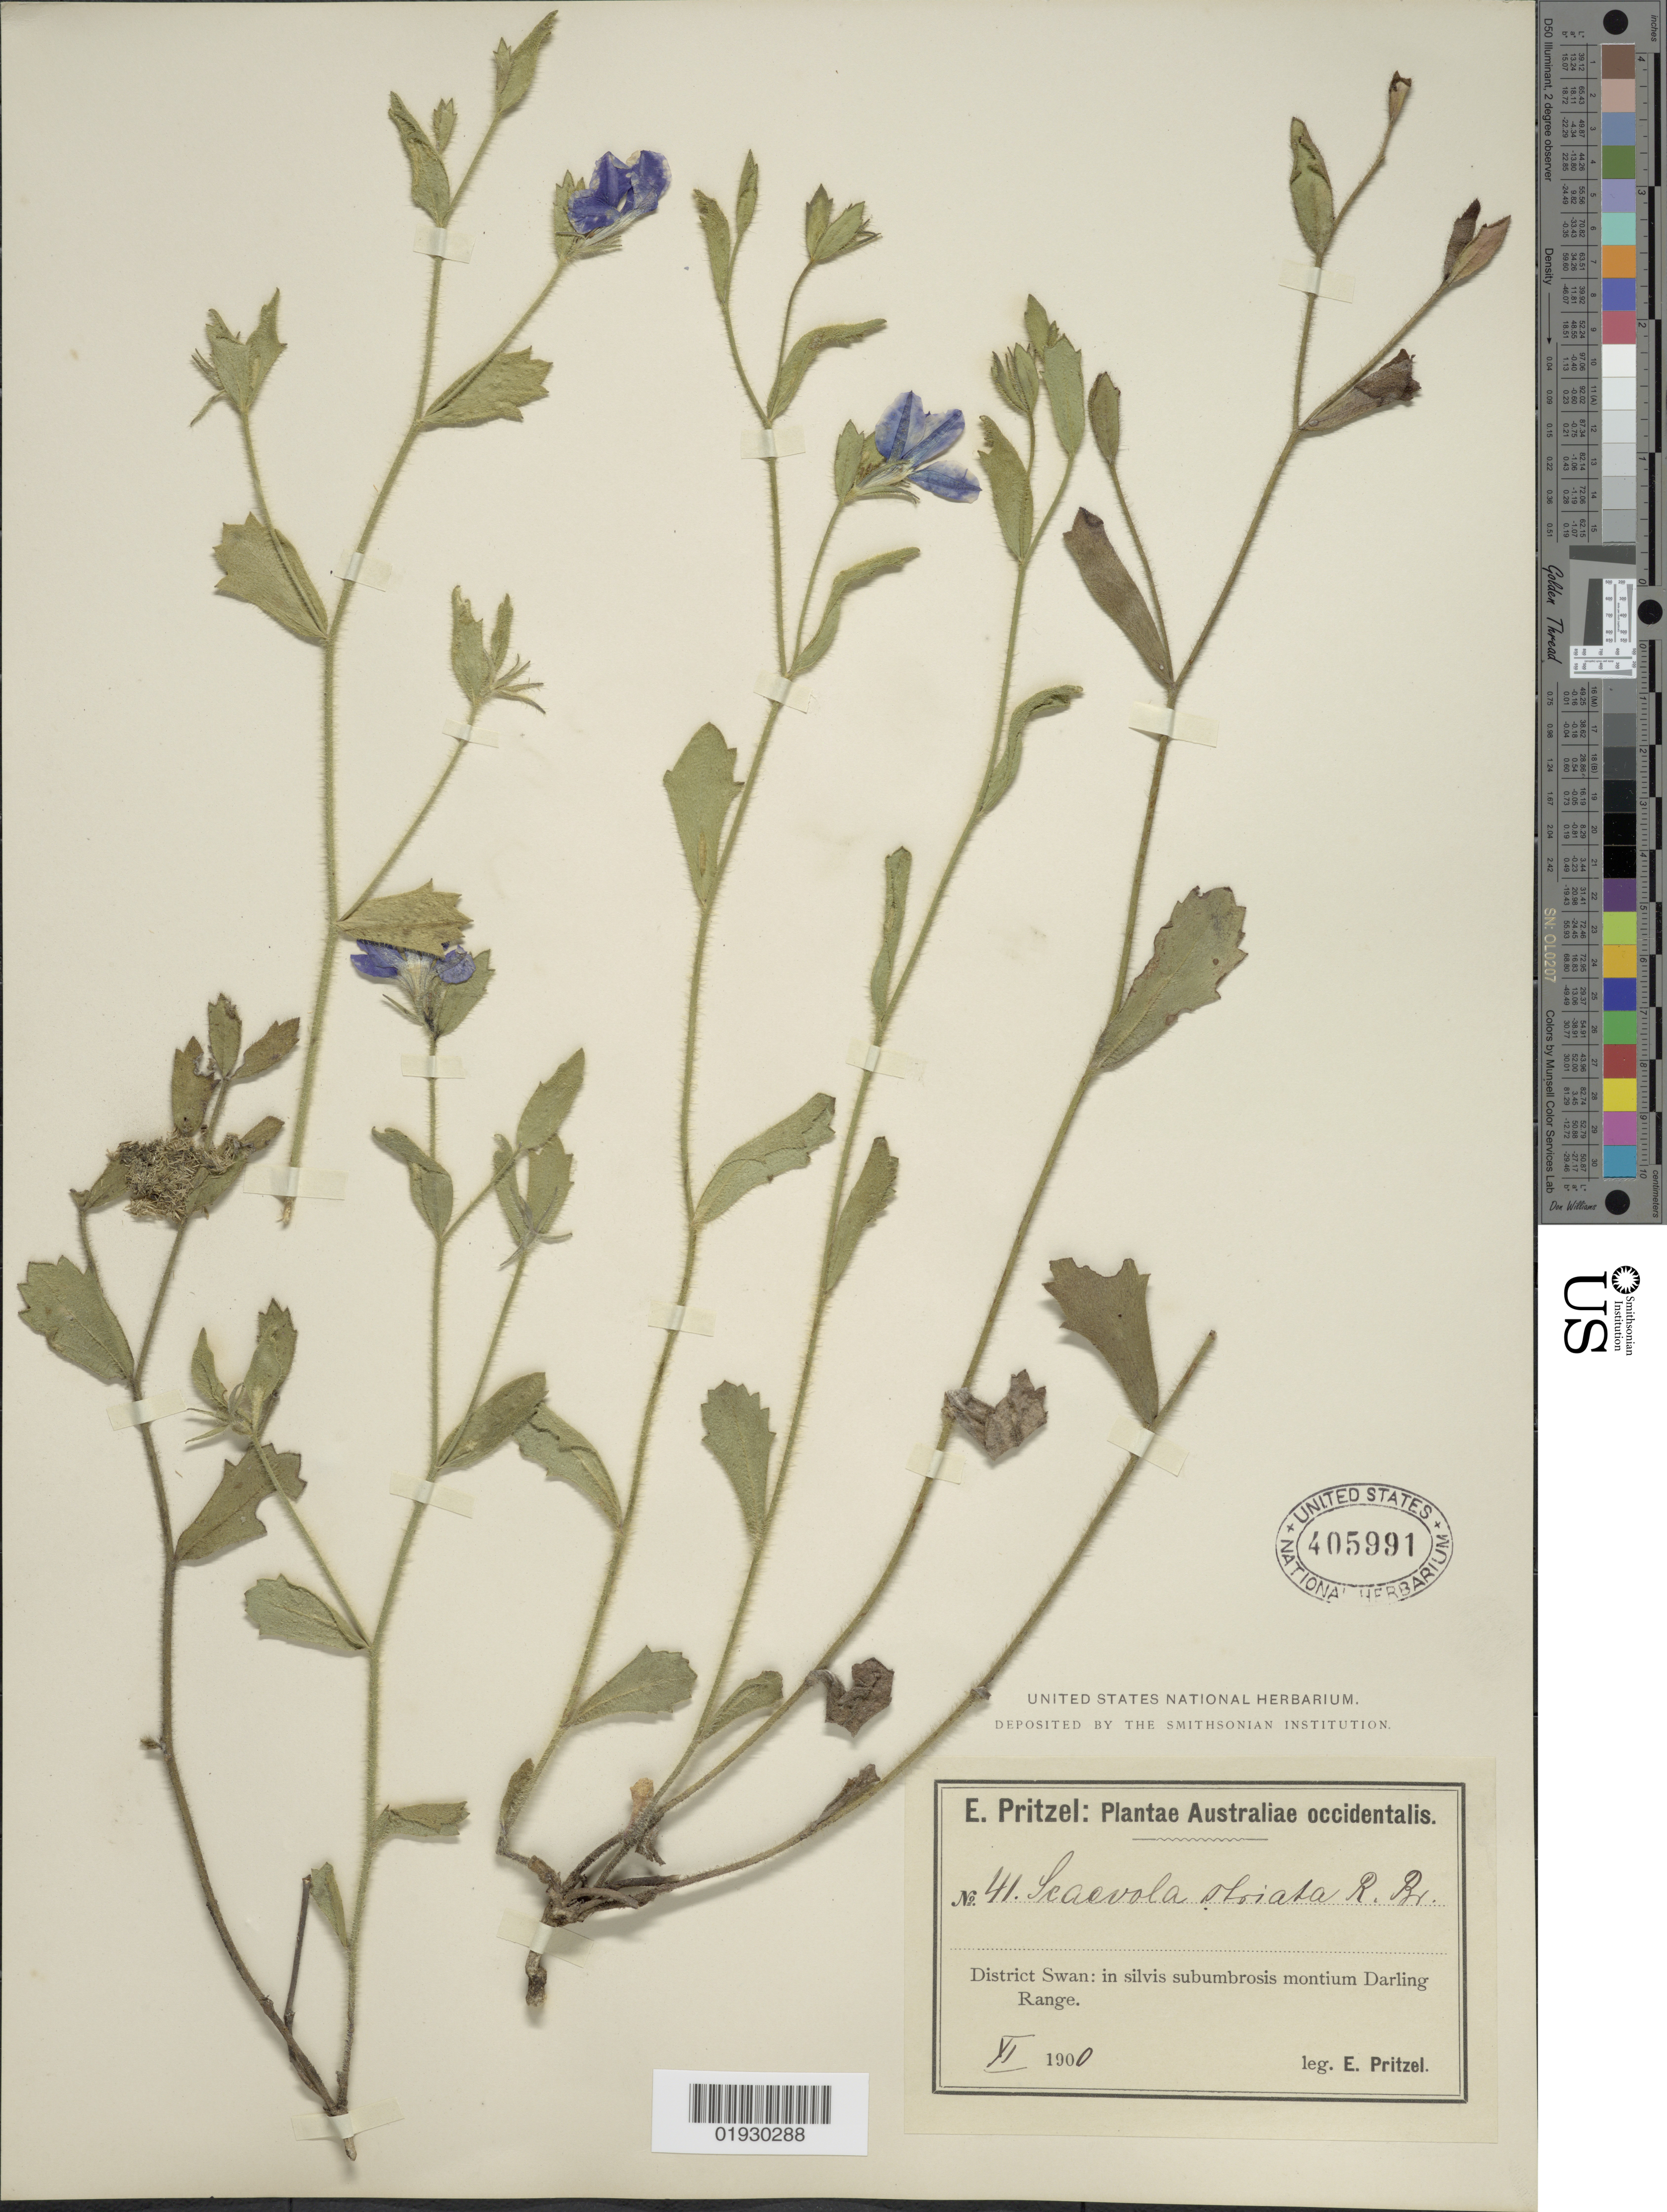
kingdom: Plantae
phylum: Tracheophyta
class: Magnoliopsida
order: Asterales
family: Goodeniaceae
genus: Scaevola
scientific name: Scaevola striata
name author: R. Br.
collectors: E. G. Pritzel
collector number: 41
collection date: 1900-11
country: Australia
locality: Australiae occidentalis. District Swan: in silvis subumbrosis montium Darling Range.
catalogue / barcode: US 405991